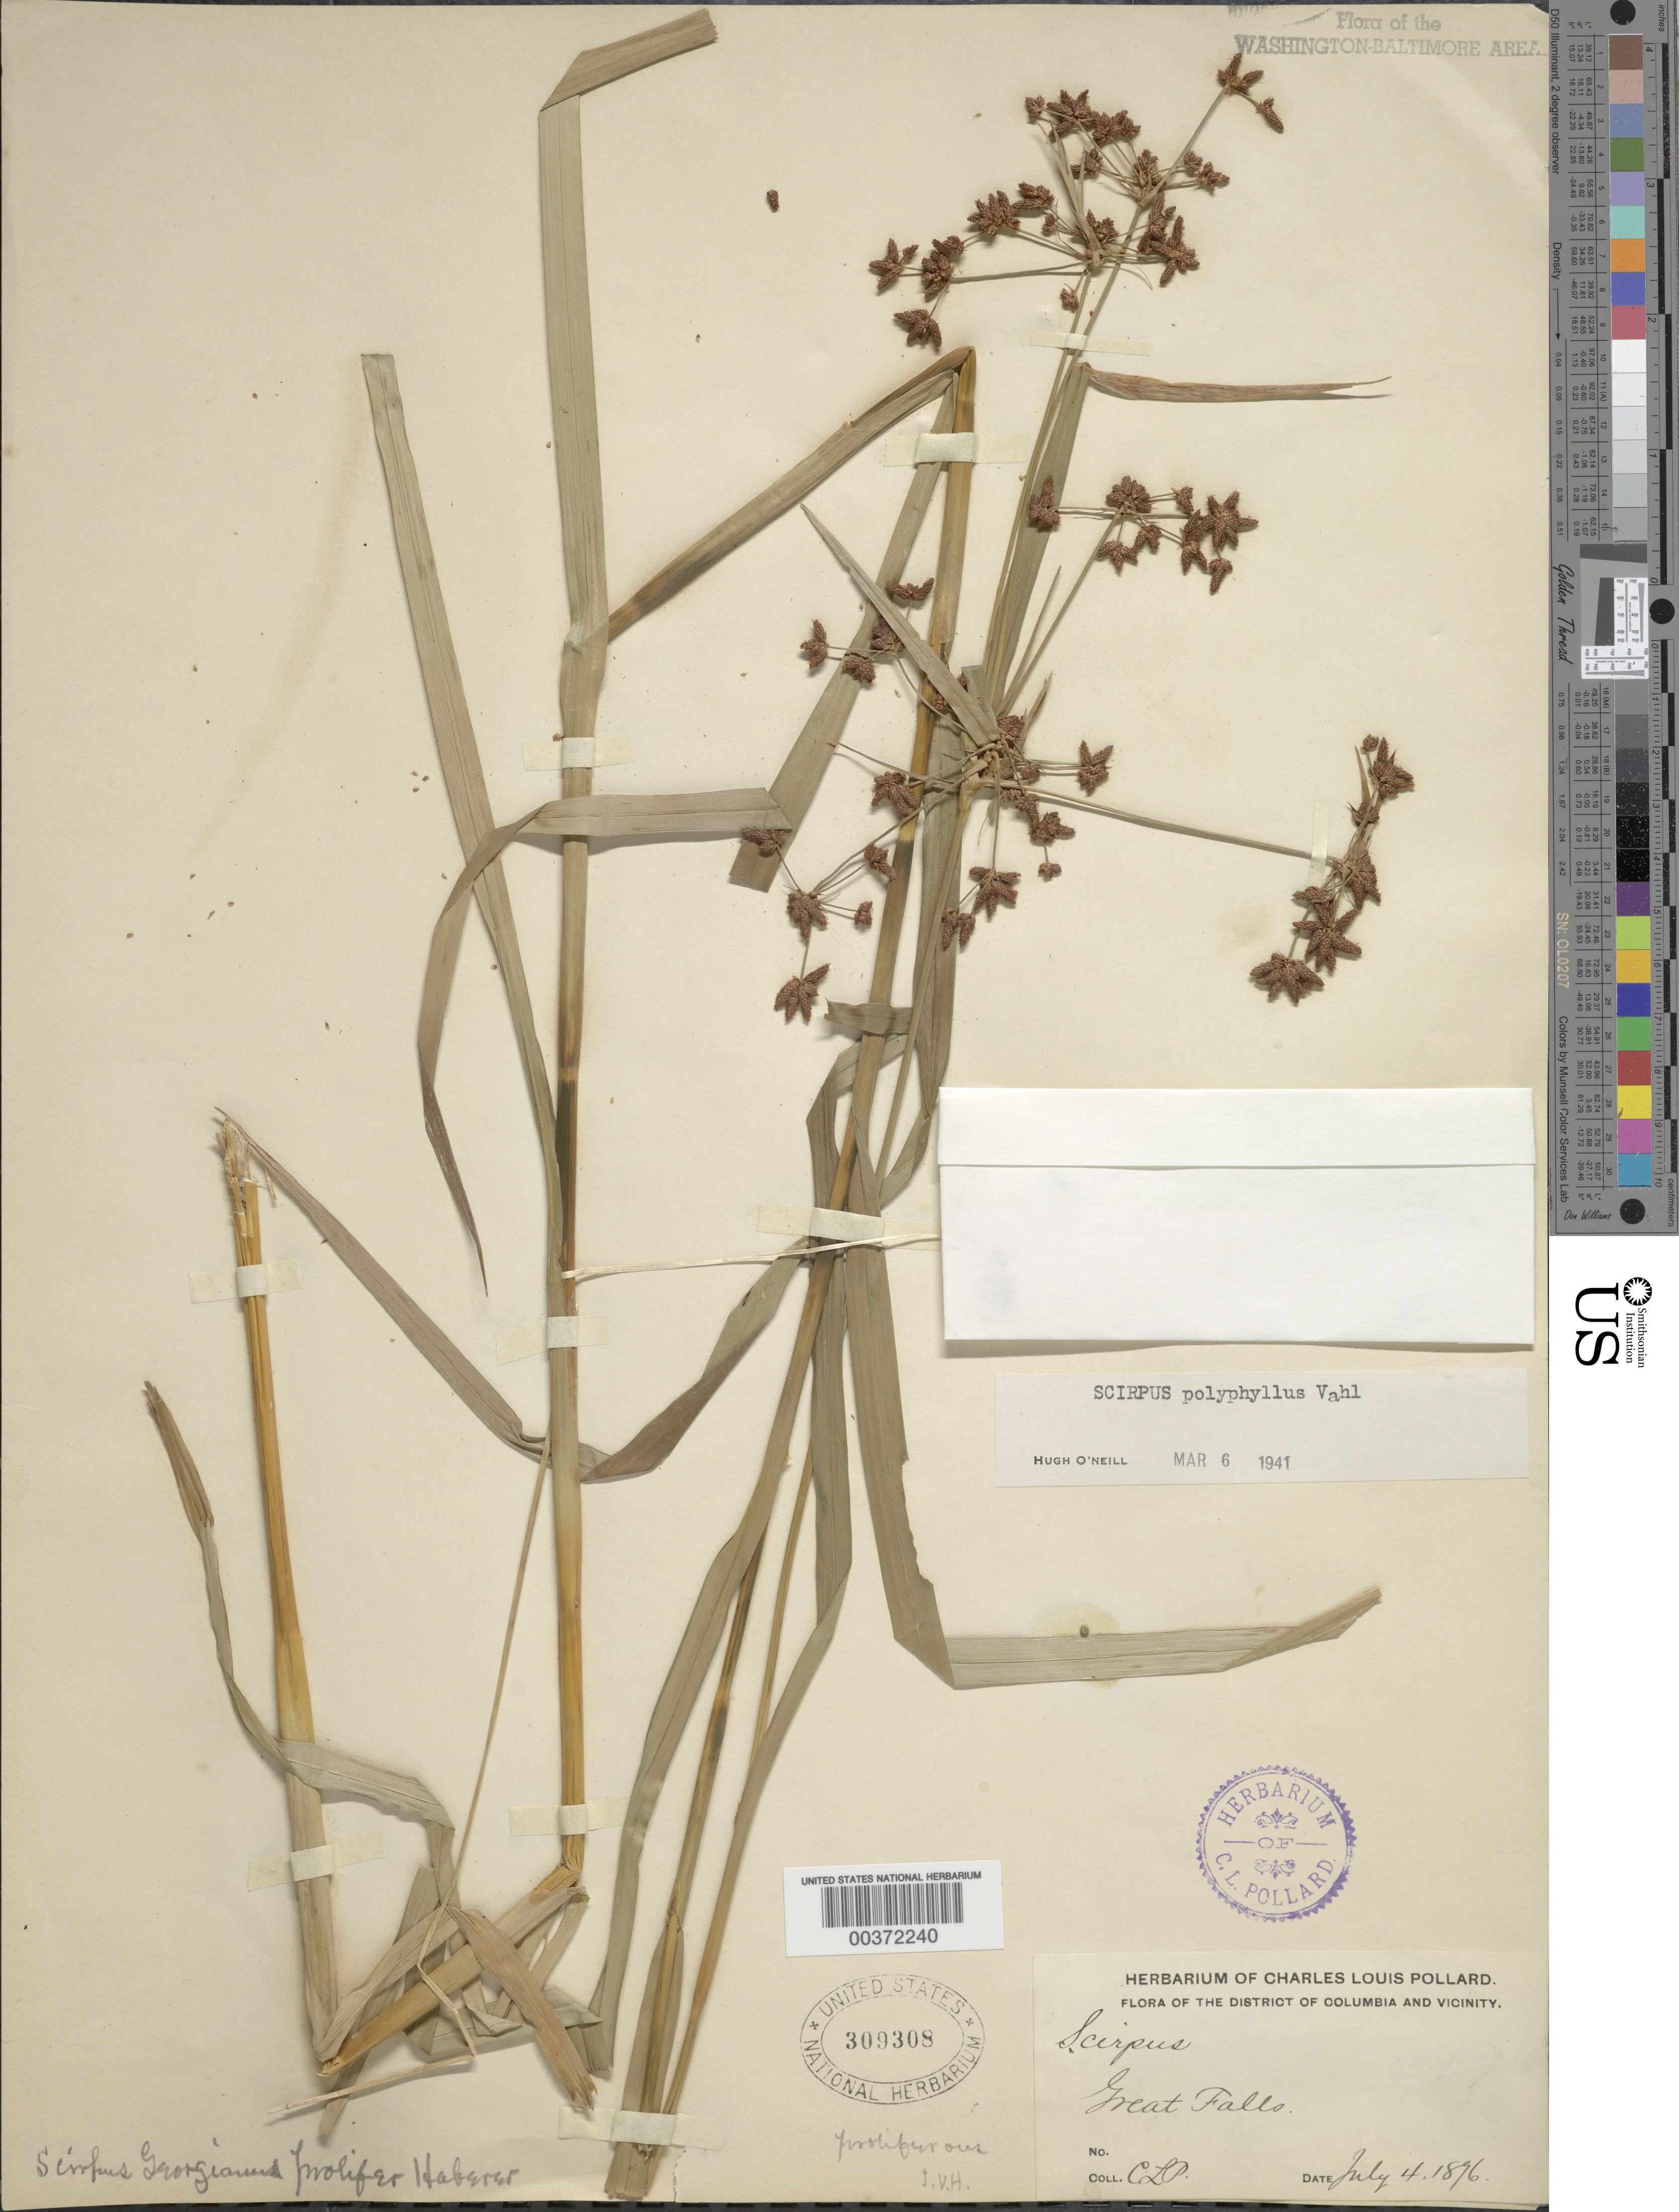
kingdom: Plantae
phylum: Tracheophyta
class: Liliopsida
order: Poales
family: Cyperaceae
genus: Scirpus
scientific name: Scirpus polyphyllus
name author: Vahl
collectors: C. L. Pollard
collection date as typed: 04 Jul 1896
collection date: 1896-07-04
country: United States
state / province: Maryland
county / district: Montgomery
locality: Great Falls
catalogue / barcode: US 309308